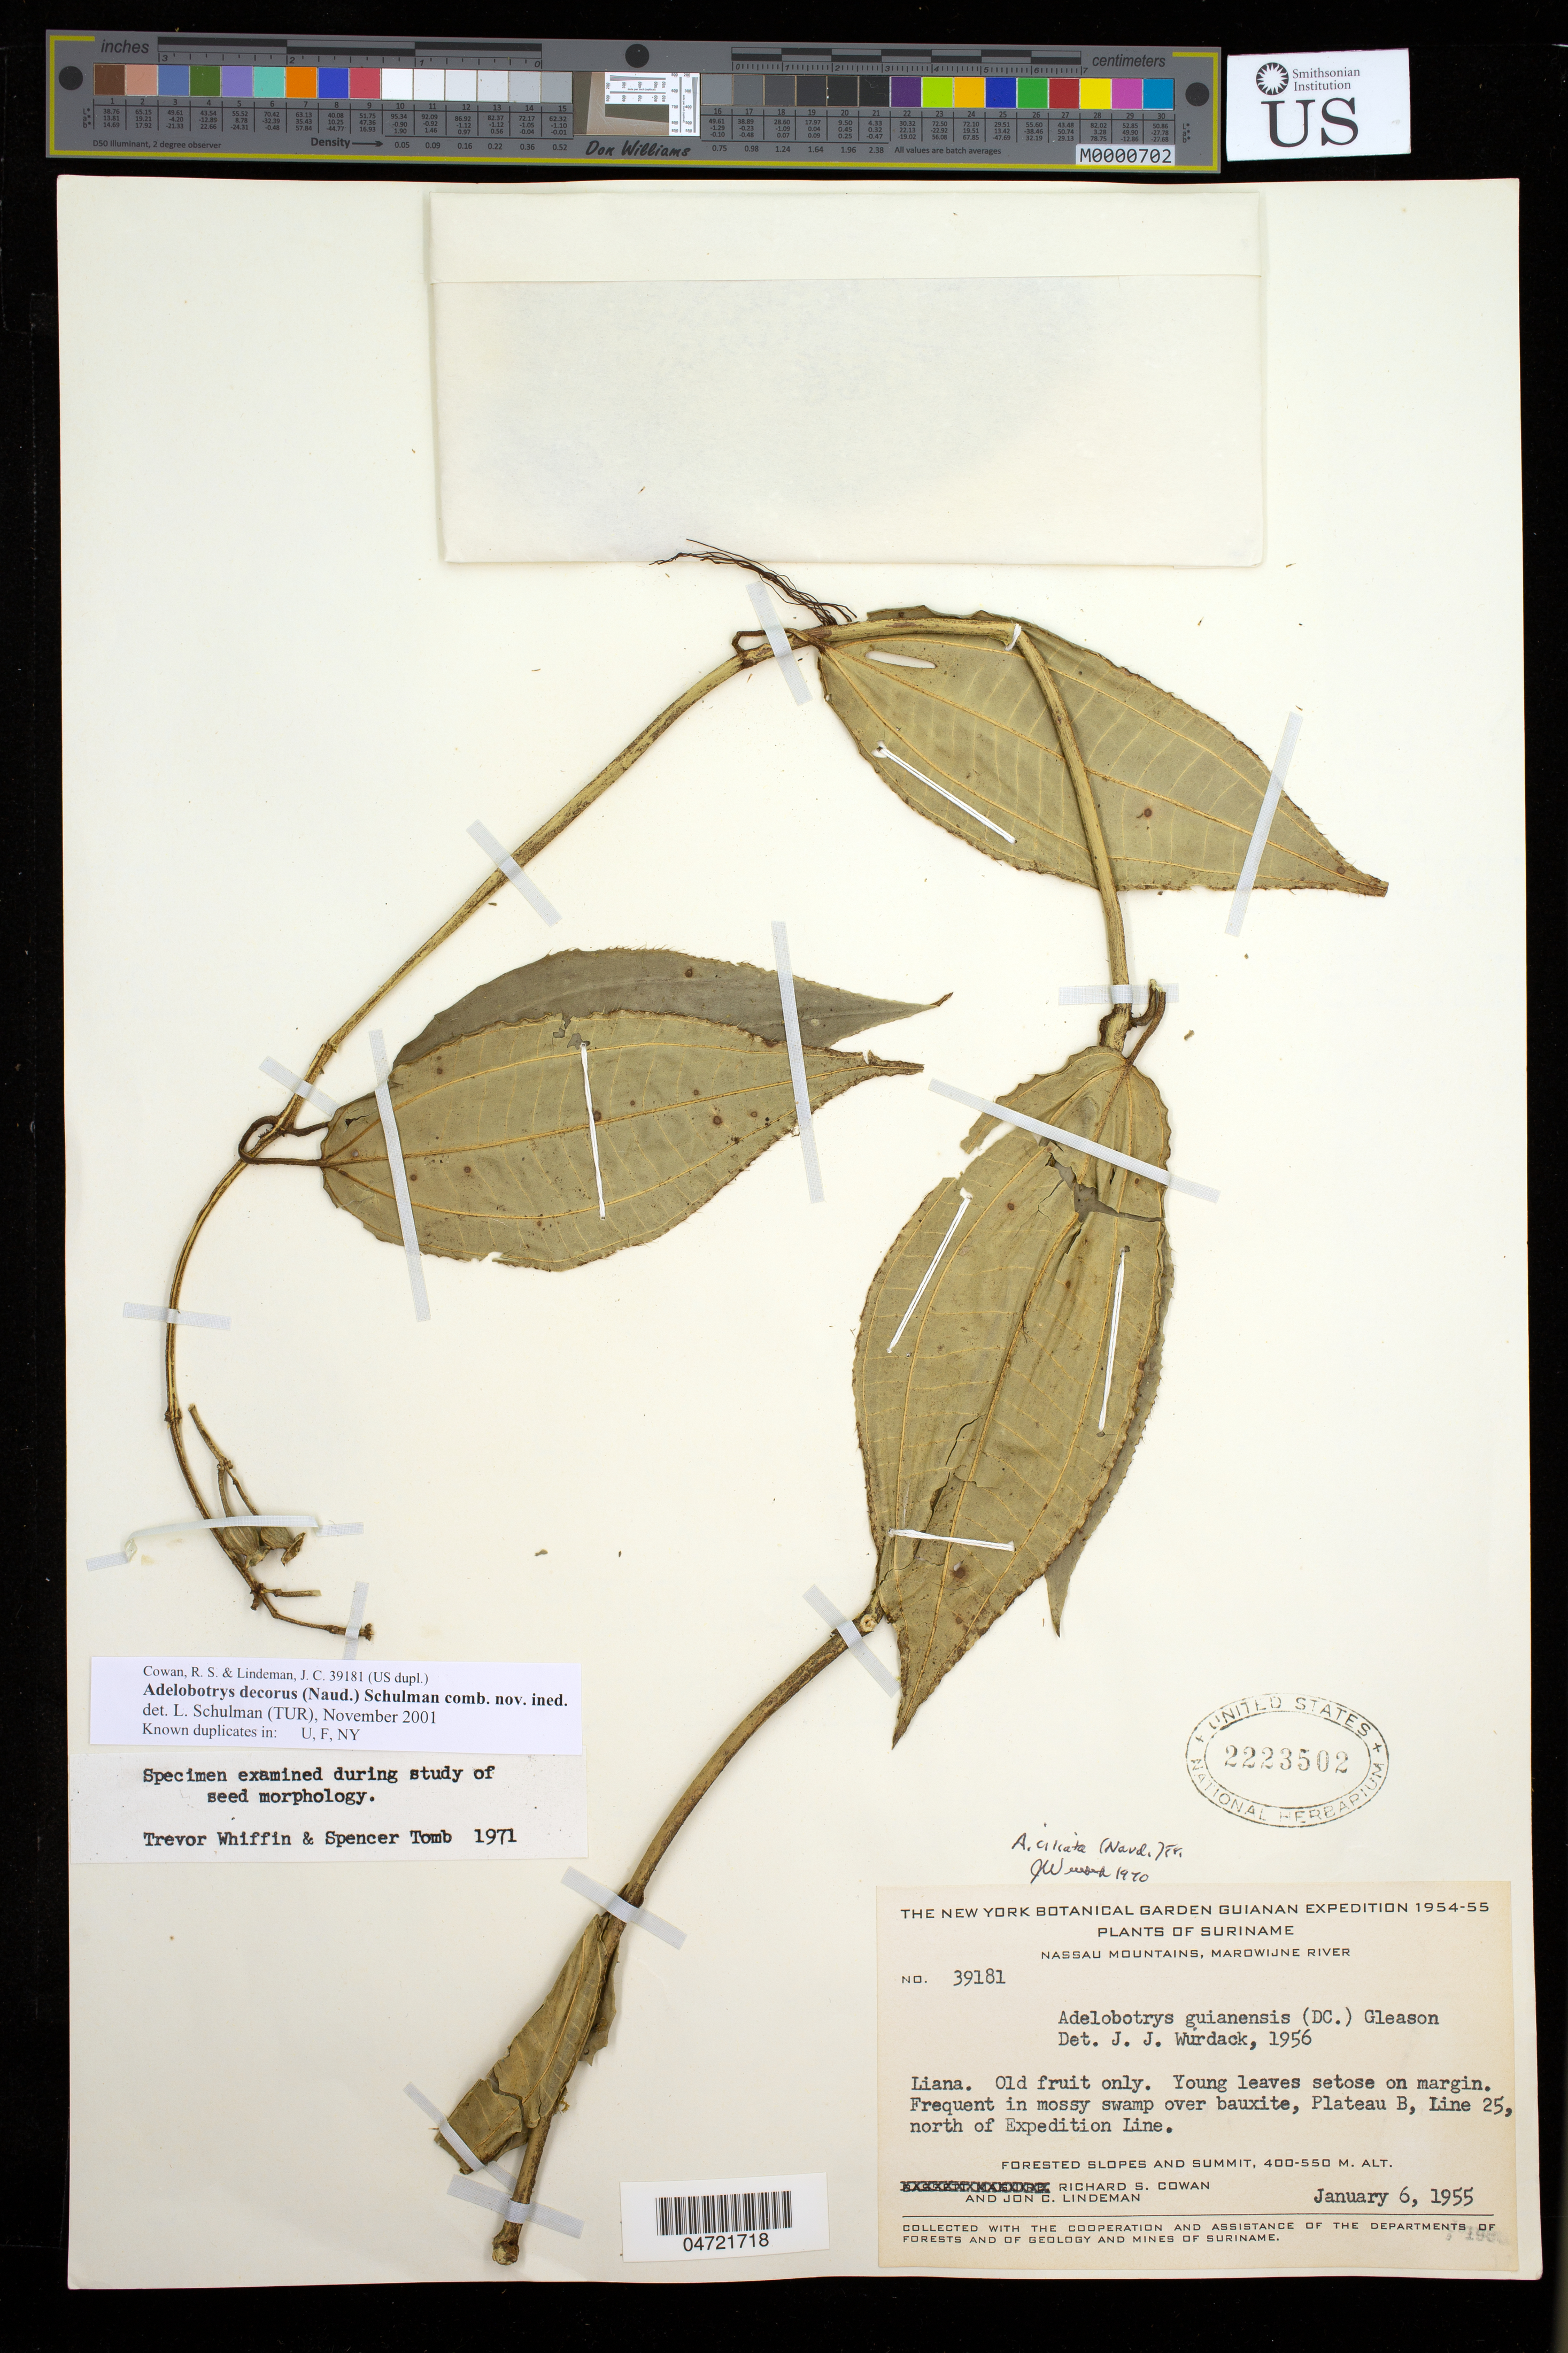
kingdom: Plantae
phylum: Tracheophyta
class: Magnoliopsida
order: Myrtales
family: Melastomataceae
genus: Adelobotrys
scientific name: Adelobotrys sp. nov.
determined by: Schulman, Leif, (TUR), University of Turku (FINLAND)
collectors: R. S. Cowan & J. C. Lindeman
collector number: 39181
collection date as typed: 06 Jan 1955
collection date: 1955-01-06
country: Suriname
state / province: Marowijne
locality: Nassau Mountains, Marowijne River, plateau b, line 25, N of expedition line.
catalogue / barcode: US 2223502